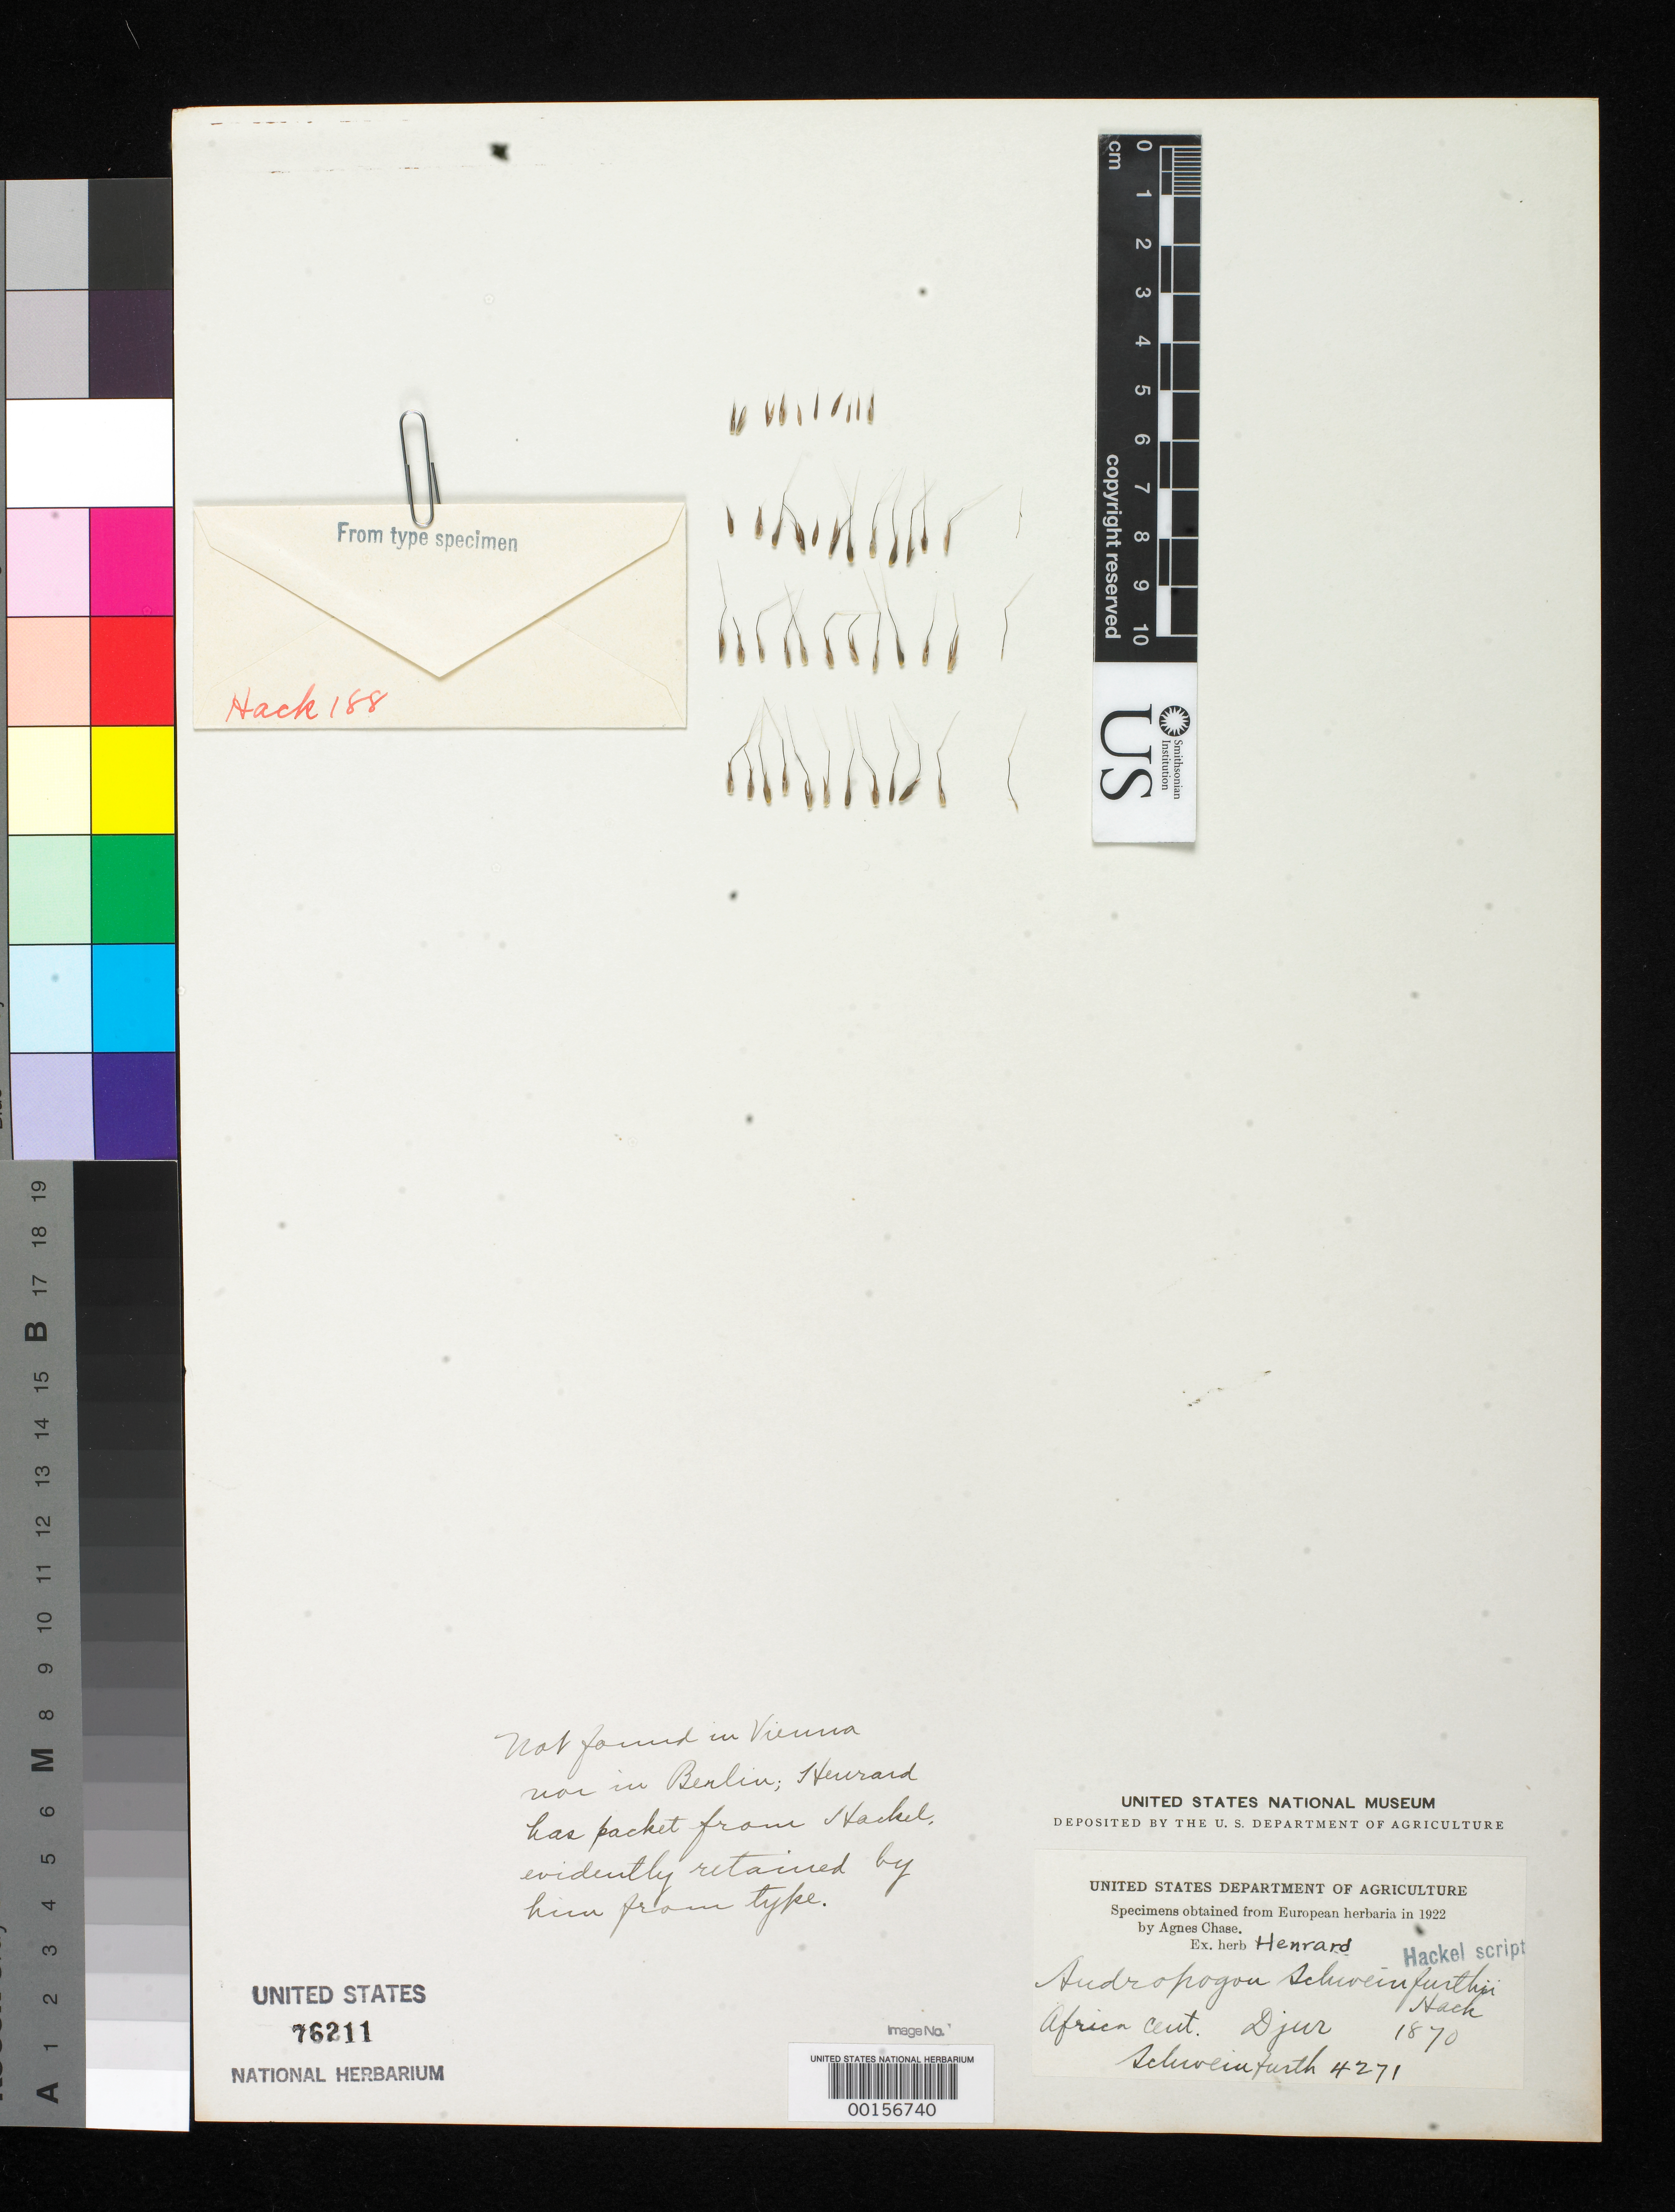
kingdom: Plantae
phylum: Tracheophyta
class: Liliopsida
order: Poales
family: Poaceae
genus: Andropogon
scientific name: Andropogon schweinfurthii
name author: Hack.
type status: Type Fragment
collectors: G. A. Schweinfurth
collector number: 4271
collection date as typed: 1870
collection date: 1870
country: Sudan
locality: In Terra Djur, near Tokulo River.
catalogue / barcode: US 76211